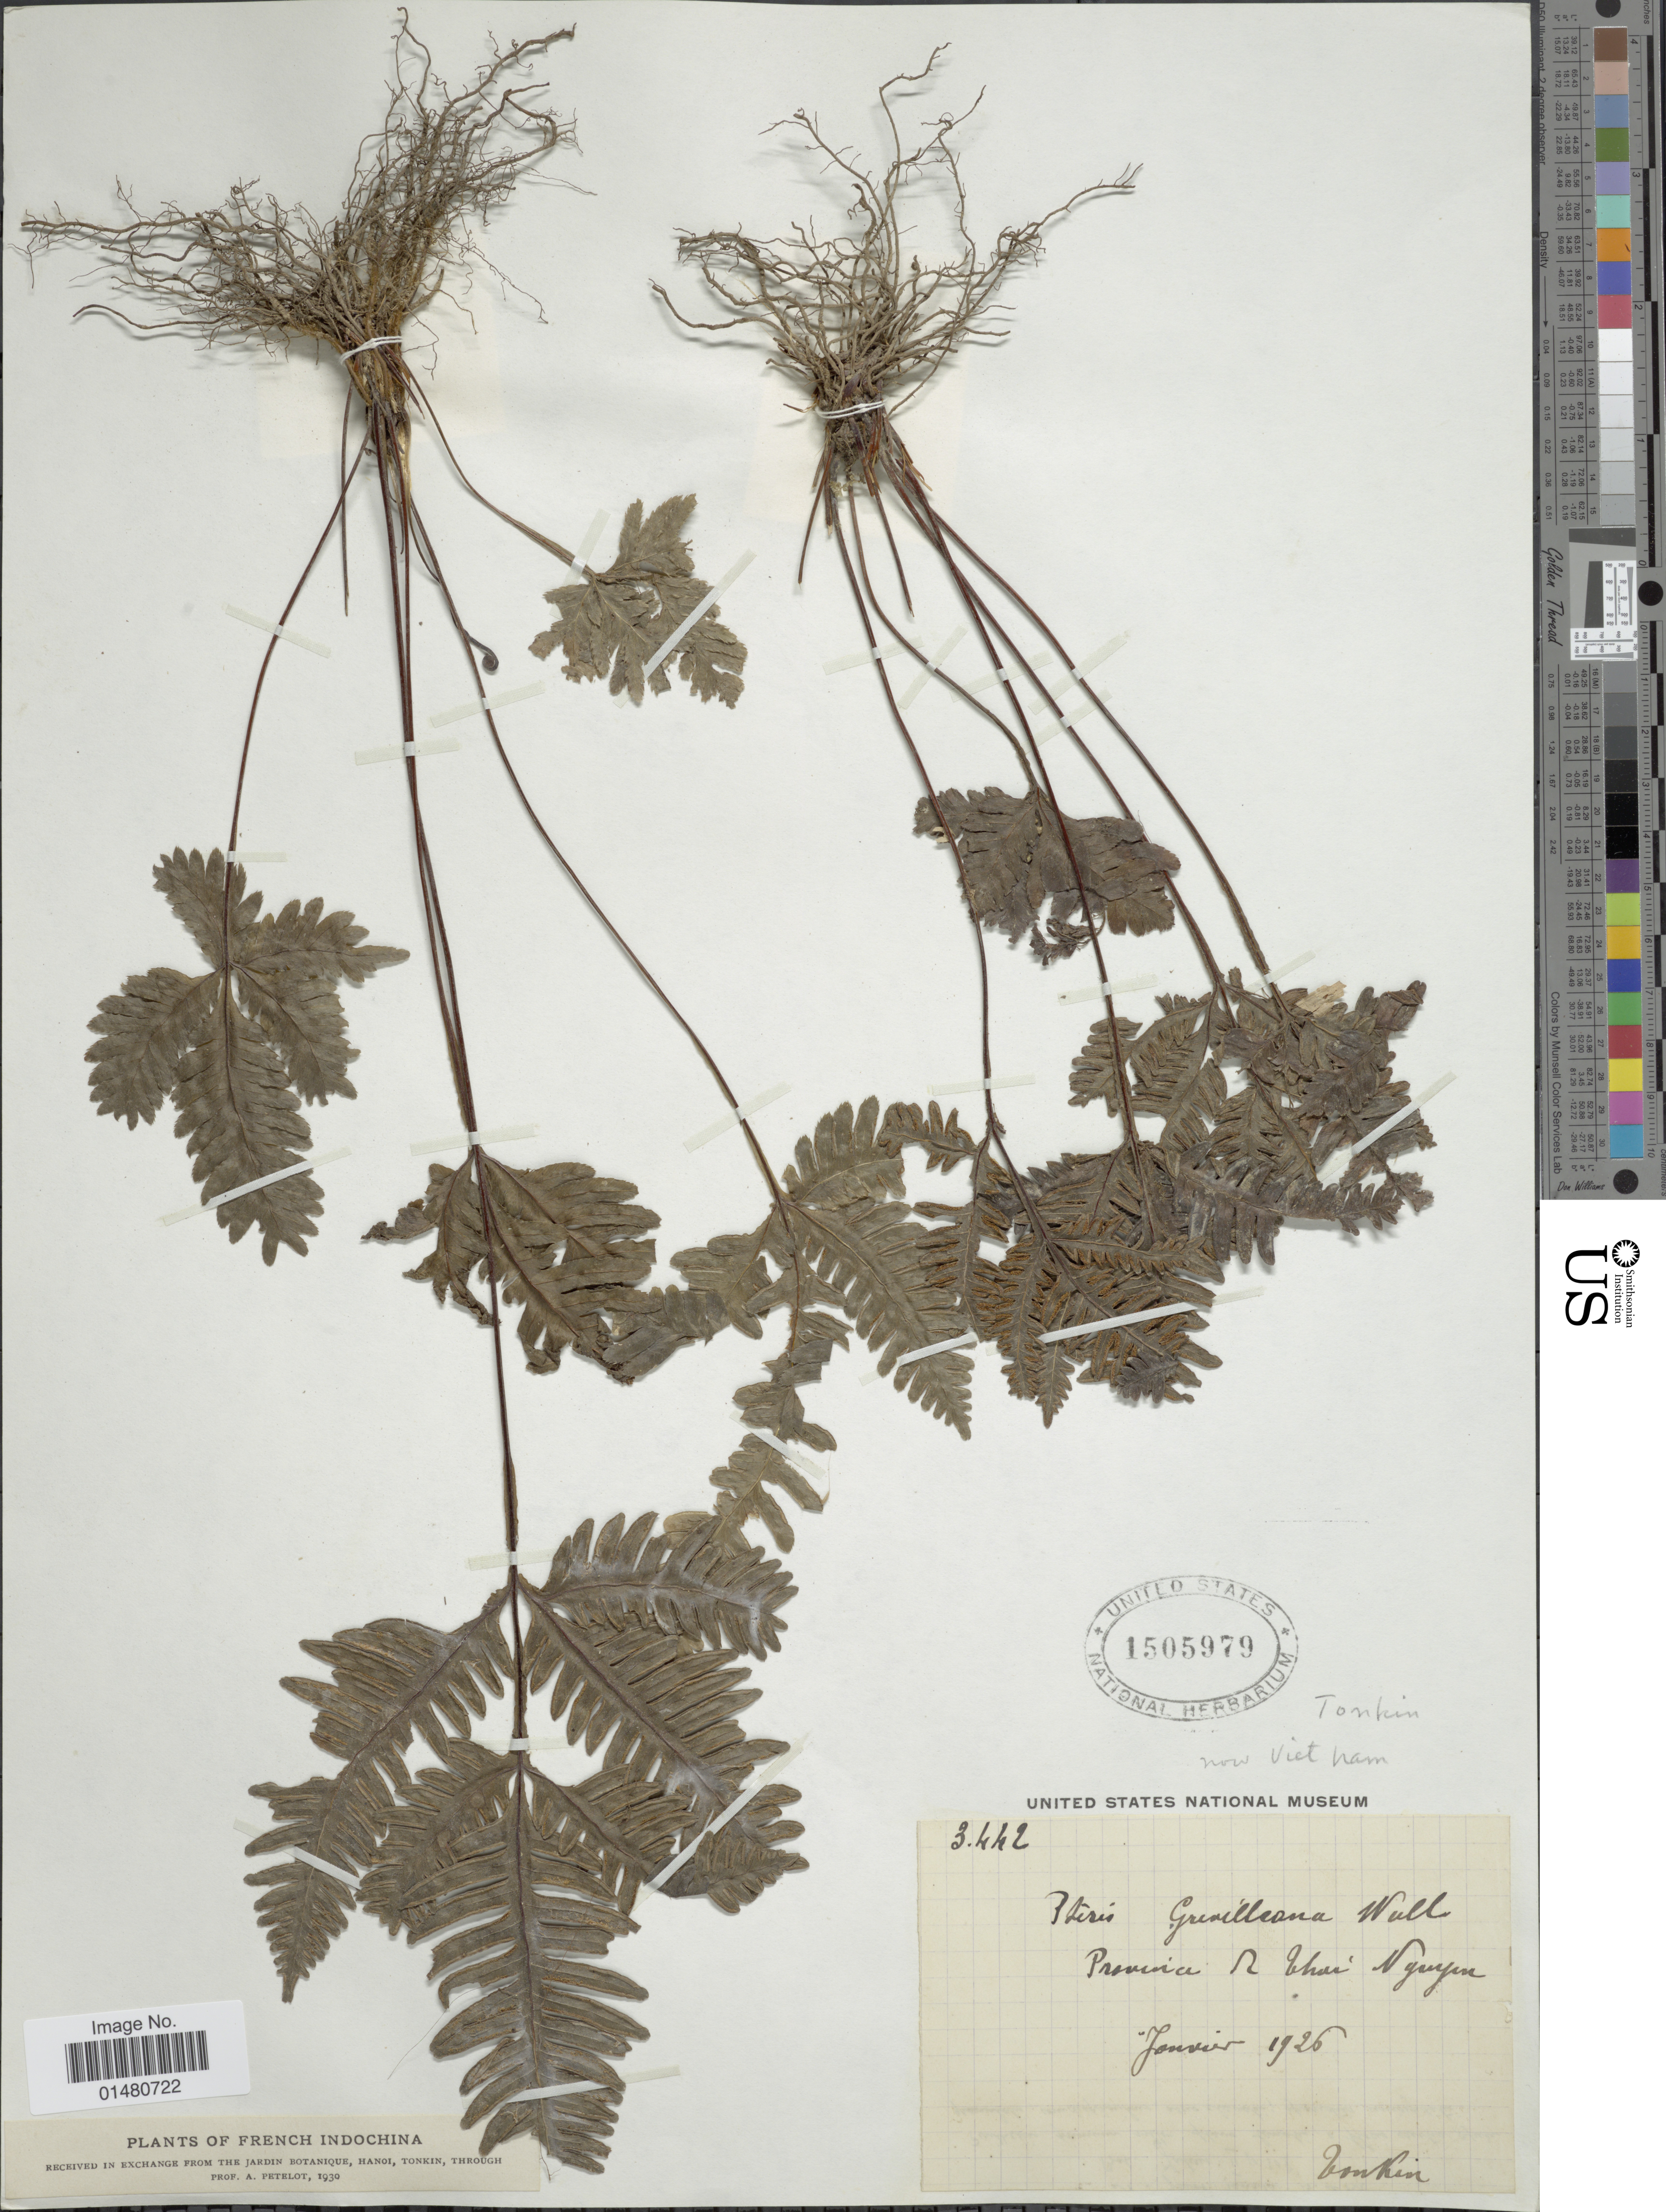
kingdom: Plantae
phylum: Tracheophyta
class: Polypodiopsida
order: Polypodiales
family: Pteridaceae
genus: Pteris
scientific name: Pteris grevilleana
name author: Wall. ex J. Agardh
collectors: A. Petelot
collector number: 3442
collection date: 1926-01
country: Vietnam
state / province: Thai Nguyen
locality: Tonkin. Province [illegible text] bhai Nguym, French Indochina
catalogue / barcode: US 1505979